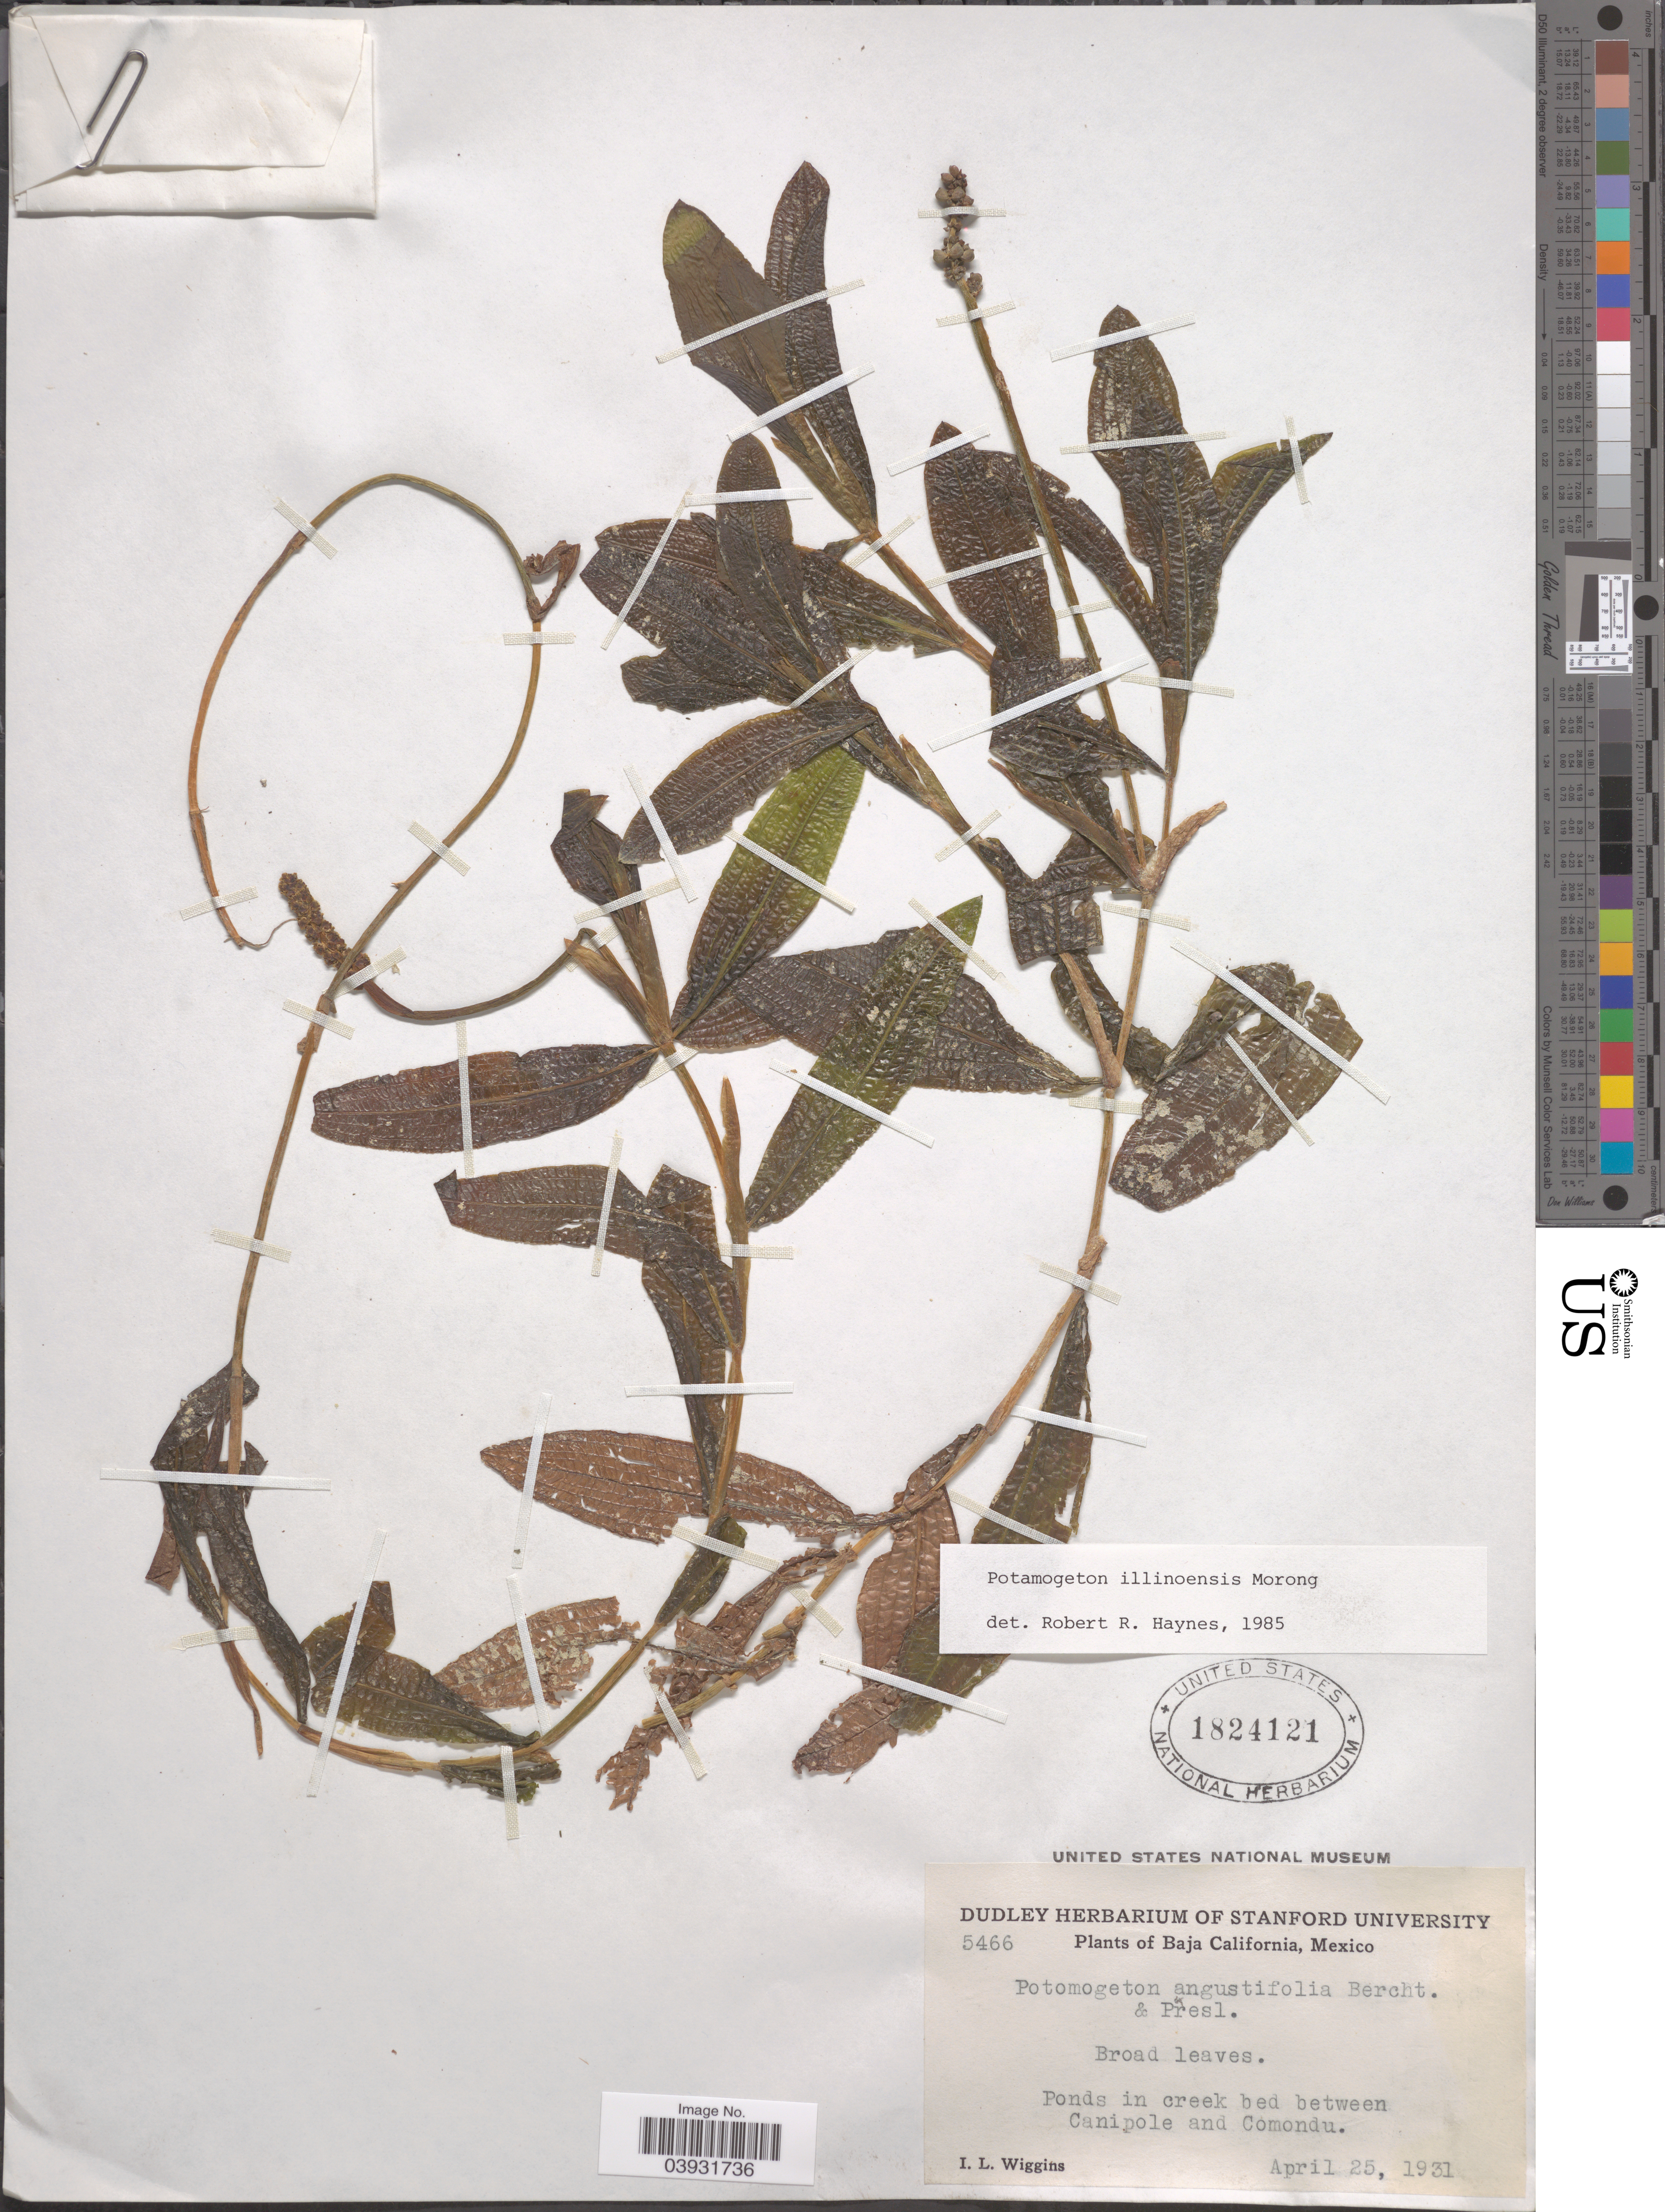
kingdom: Plantae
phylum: Tracheophyta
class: Liliopsida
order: Alismatales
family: Potamogetonaceae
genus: Potamogeton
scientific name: Potamogeton illinoensis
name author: Morong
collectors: I. L. Wiggins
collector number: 5466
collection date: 1931-04-25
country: Mexico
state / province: Baja California Sur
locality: Between Canipole and Comondu.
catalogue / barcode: US 1824121